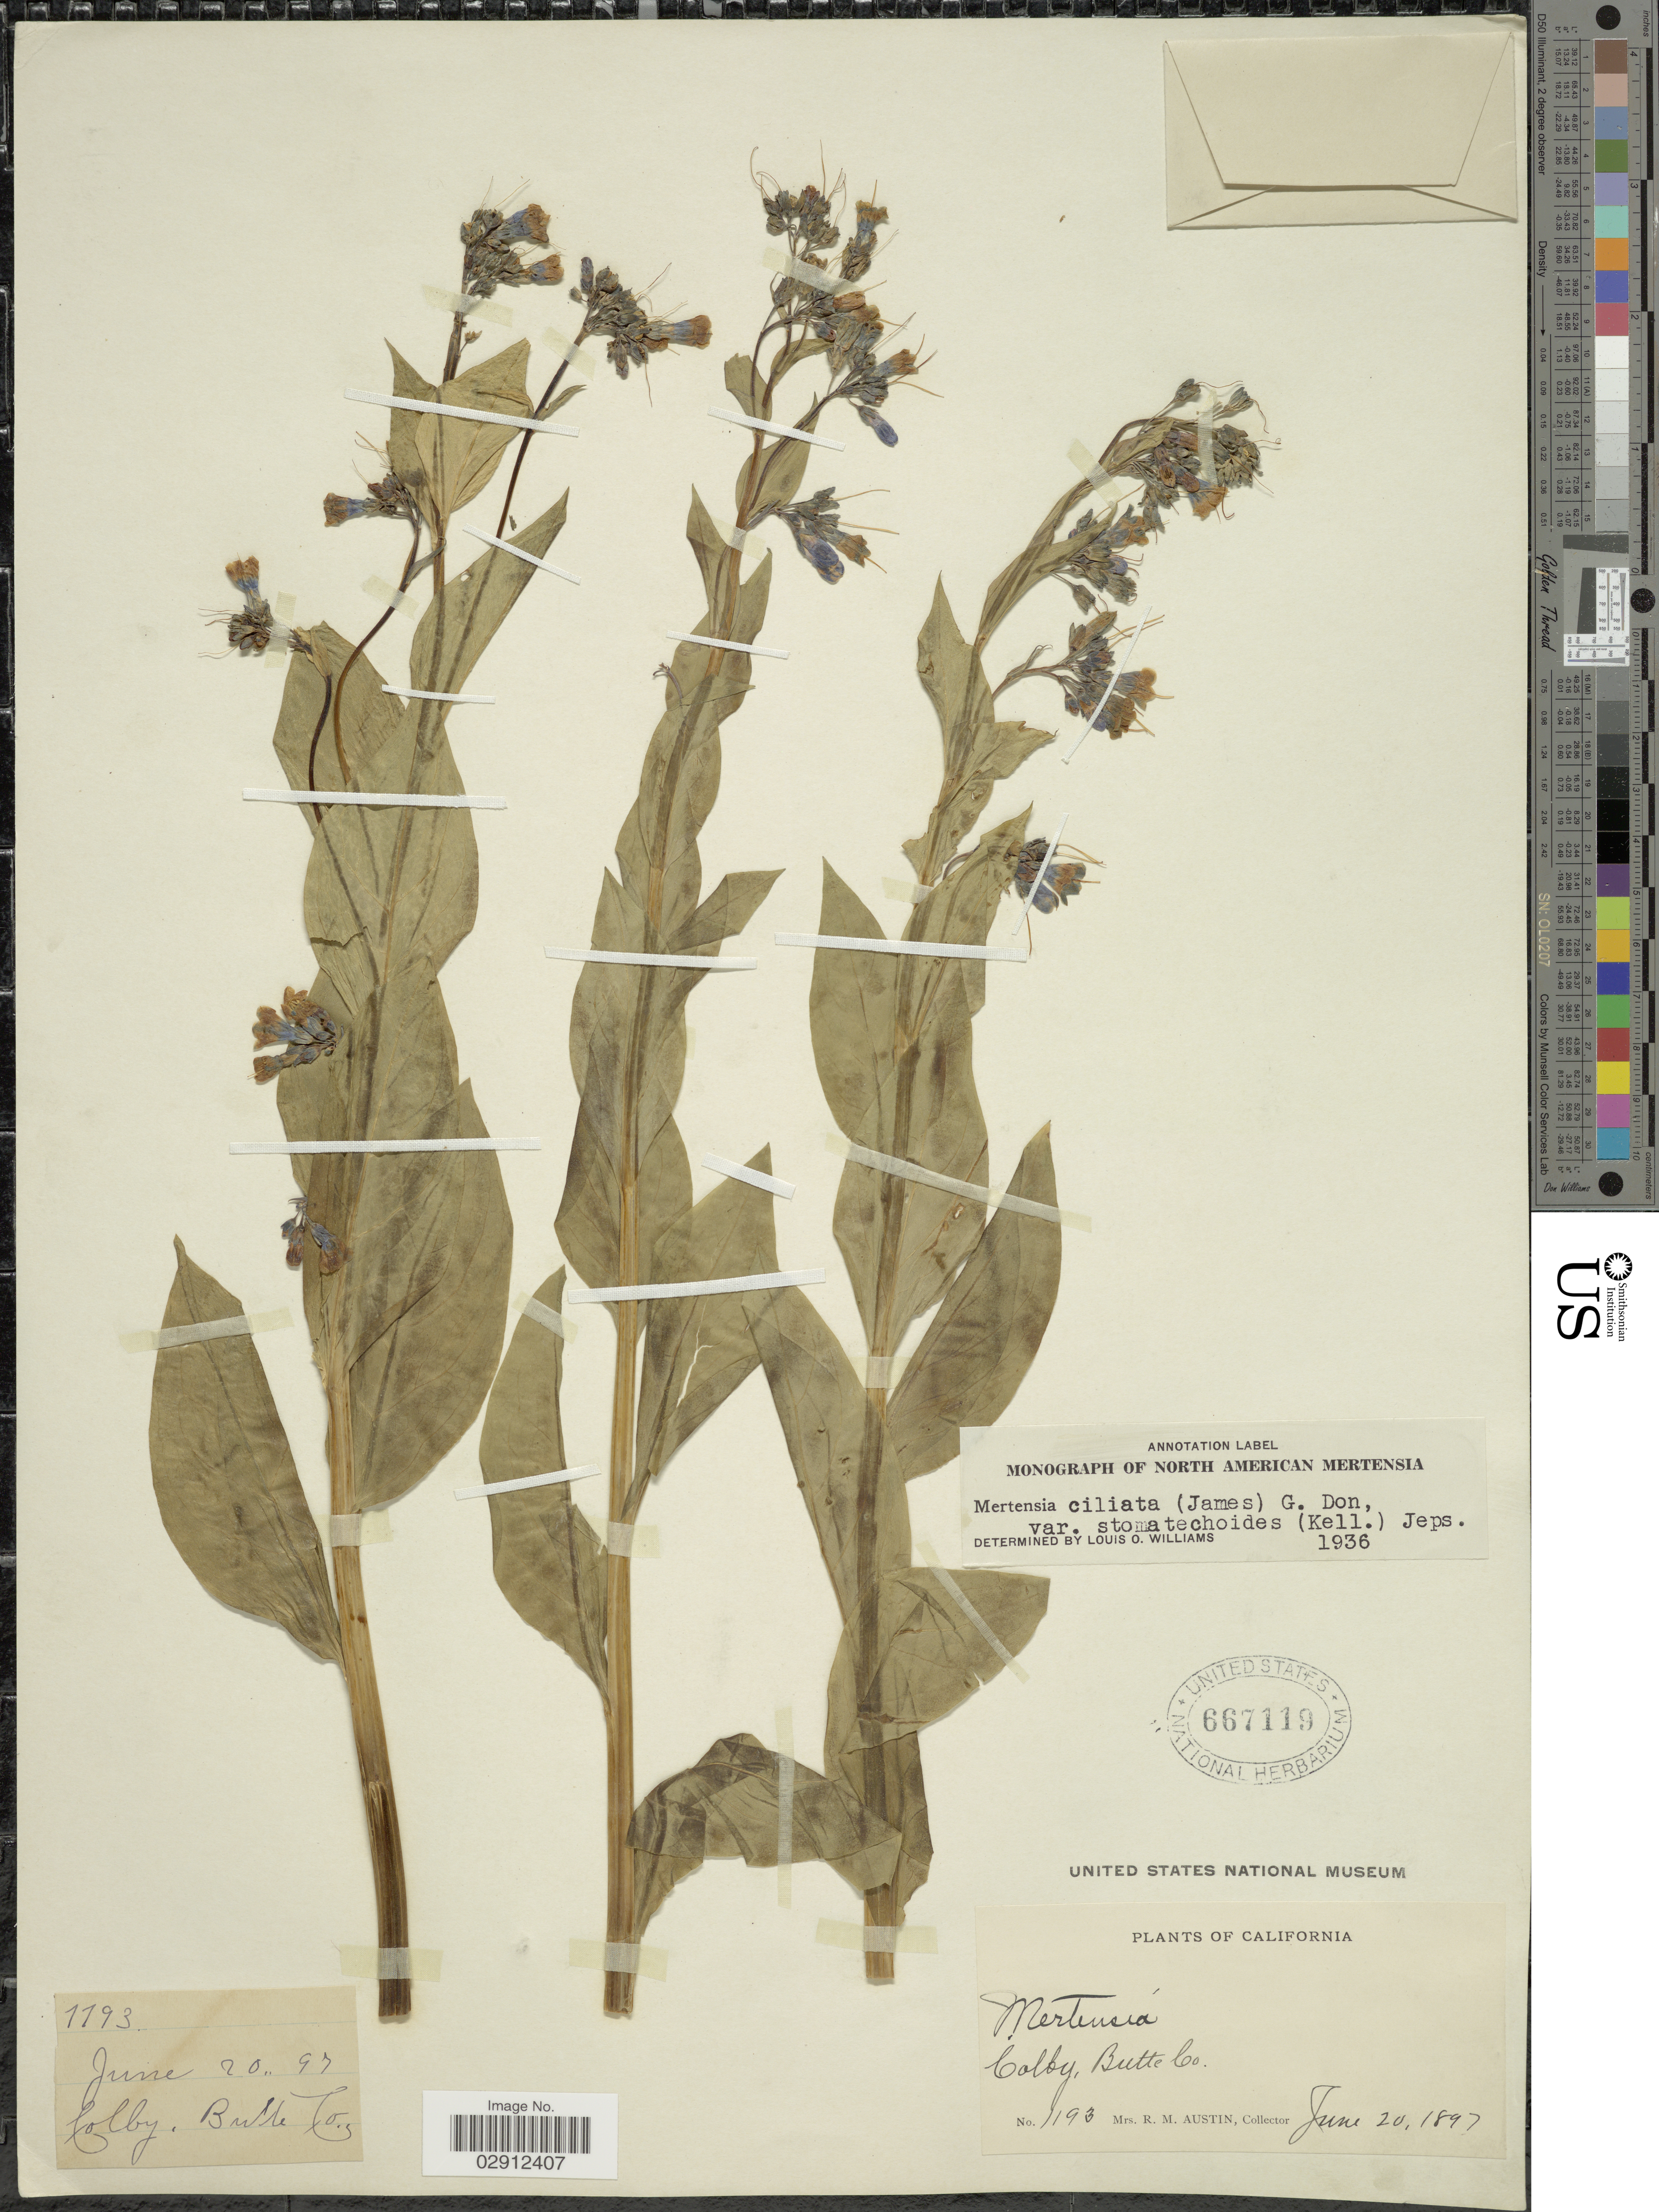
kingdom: Plantae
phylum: Tracheophyta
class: Magnoliopsida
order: Boraginales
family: Boraginaceae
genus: Mertensia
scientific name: Mertensia ciliata var. stomatechoides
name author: (Kellogg) Jeps.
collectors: R. Austin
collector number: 1193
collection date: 1897-06-20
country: United States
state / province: California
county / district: Butte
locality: Colby. Butte Co.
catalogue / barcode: US 667119